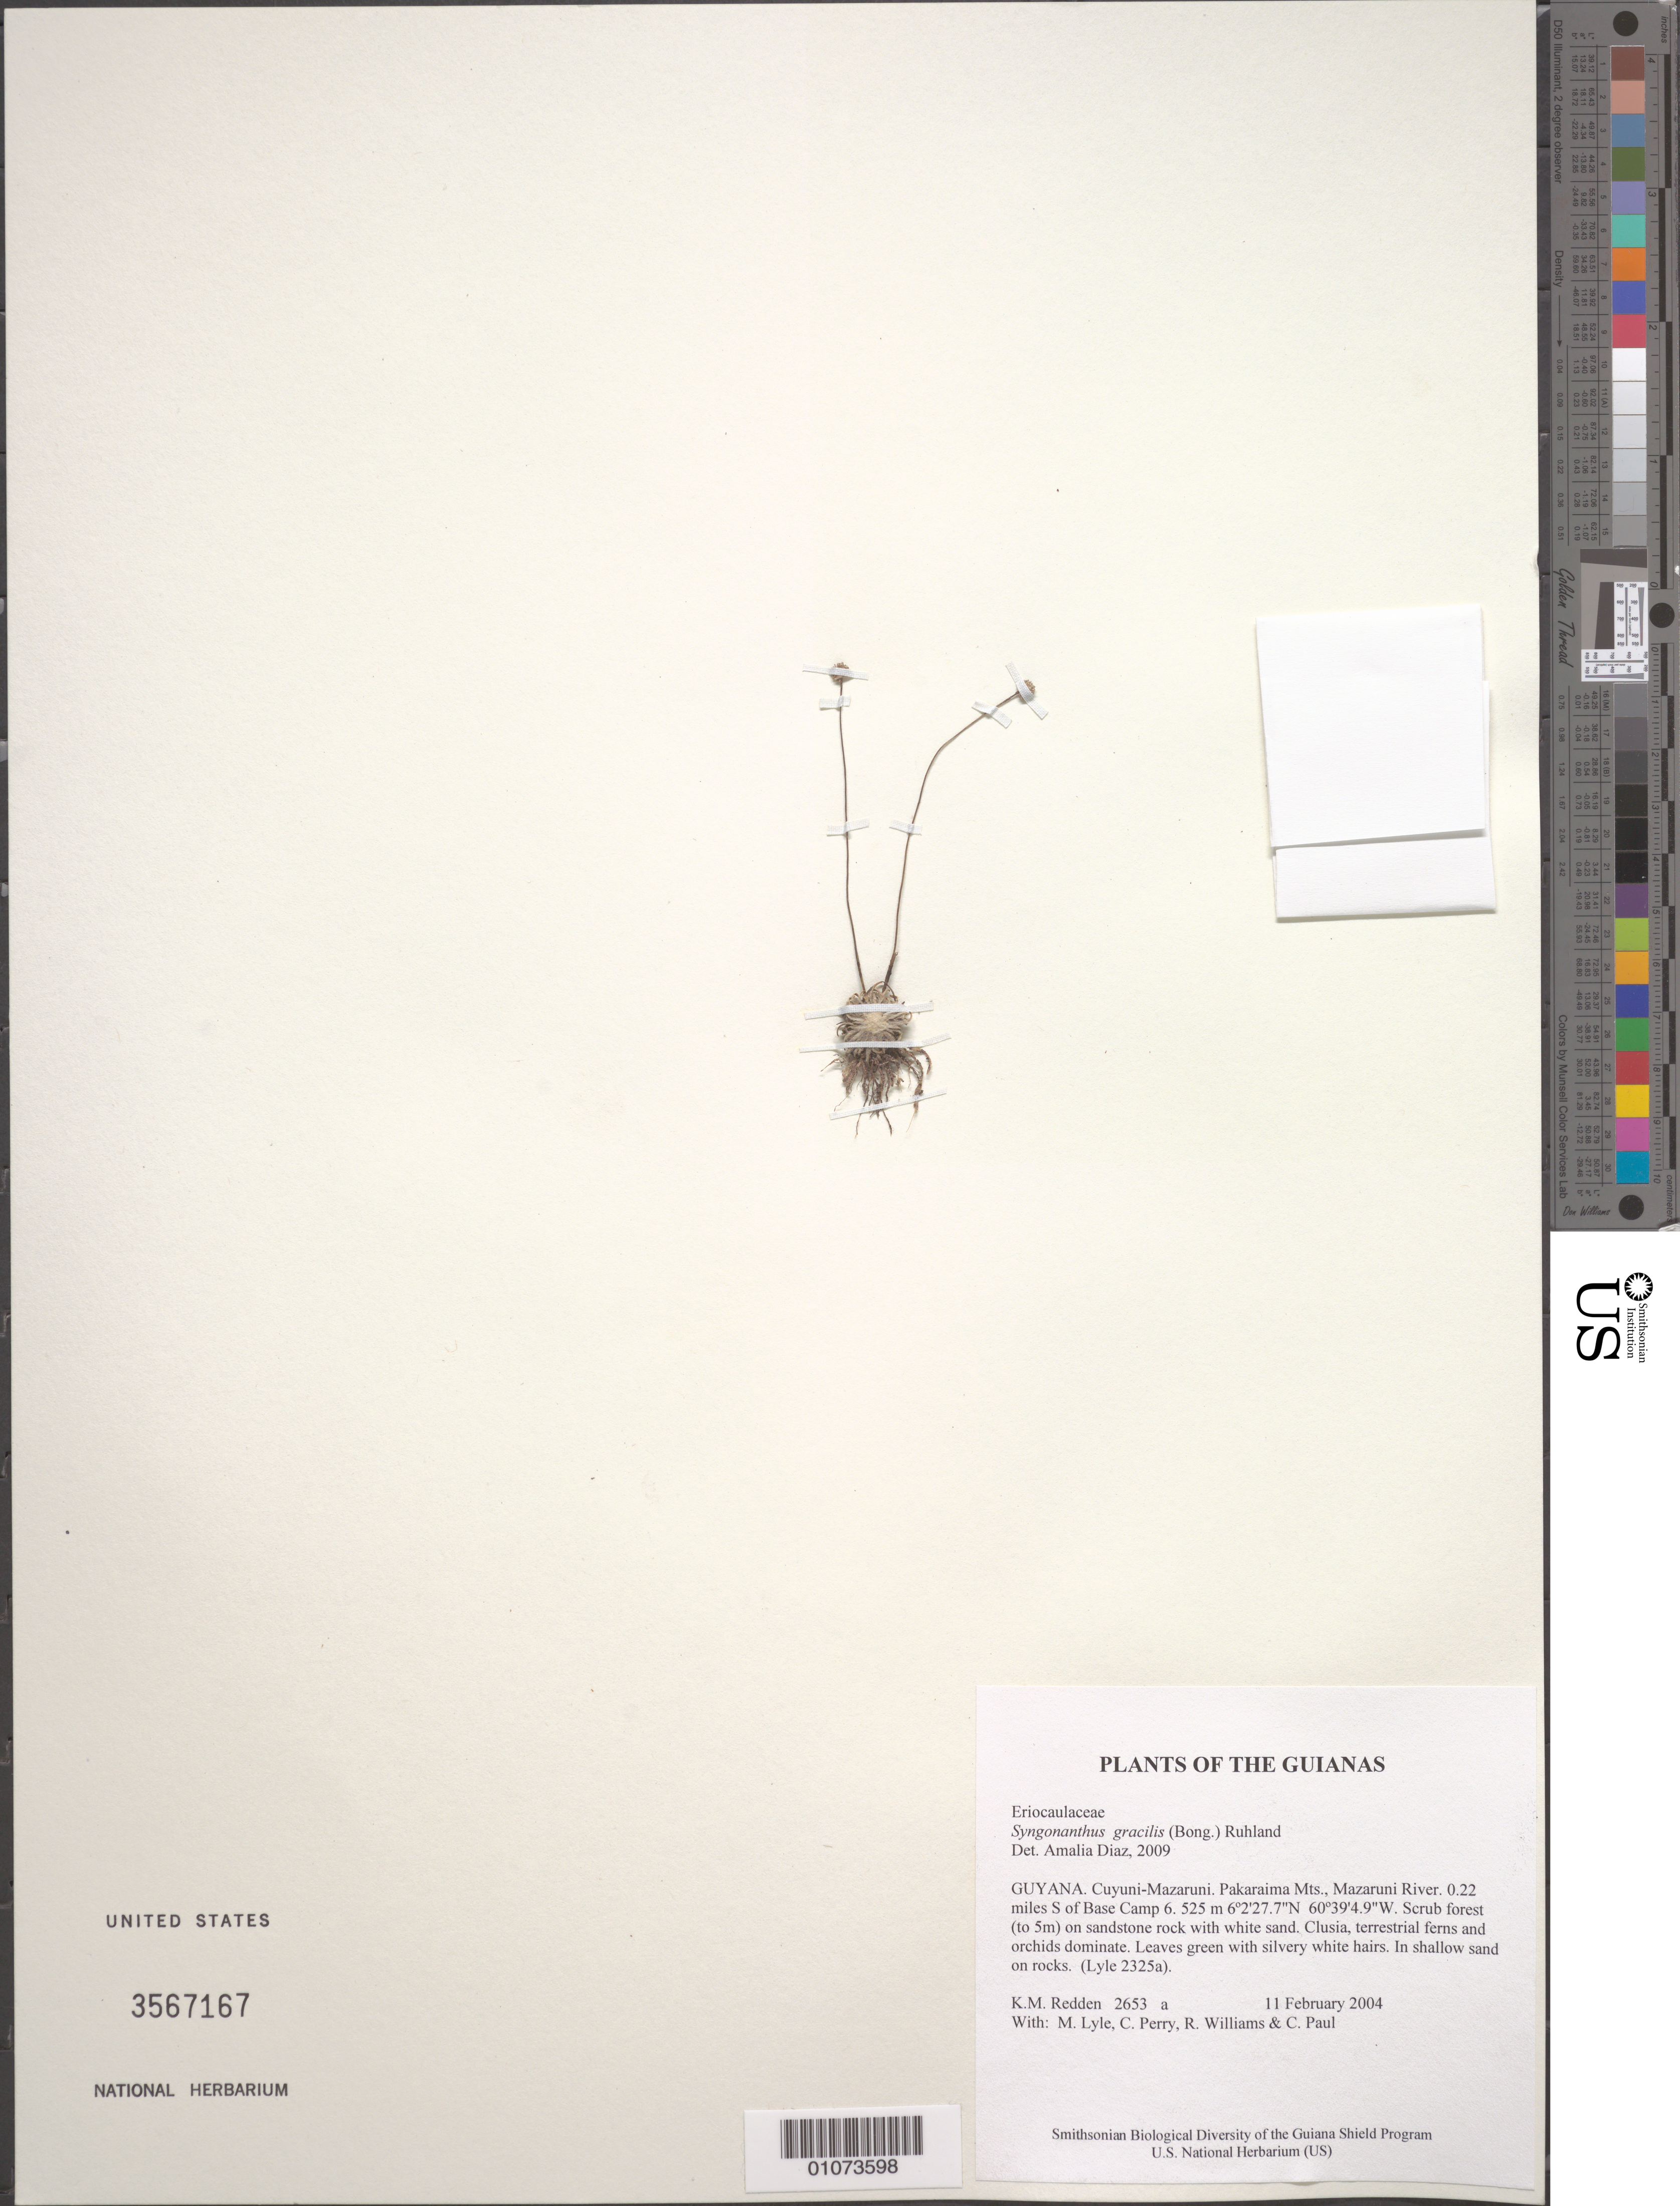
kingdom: Plantae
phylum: Tracheophyta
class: Liliopsida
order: Poales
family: Eriocaulaceae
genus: Syngonanthus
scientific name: Syngonanthus gracilis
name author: (Bong.) Ruhland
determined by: Diaz, Amalia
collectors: K. M. Redden, M. Lyle, C. Perry, R. Williams & C. Paul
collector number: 2653 a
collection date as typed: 11 February 2004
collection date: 2004-02-11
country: Guyana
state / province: Cuyuni-Mazaruni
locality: Pakaraima Mts., Mazaruni River. 0.22 miles S of Base Camp 6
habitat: Scrub forest (to 5m) on sandstone rock with white sand. Clusia, terrestrial ferns and orchids dominate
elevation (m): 525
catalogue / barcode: US 3567167